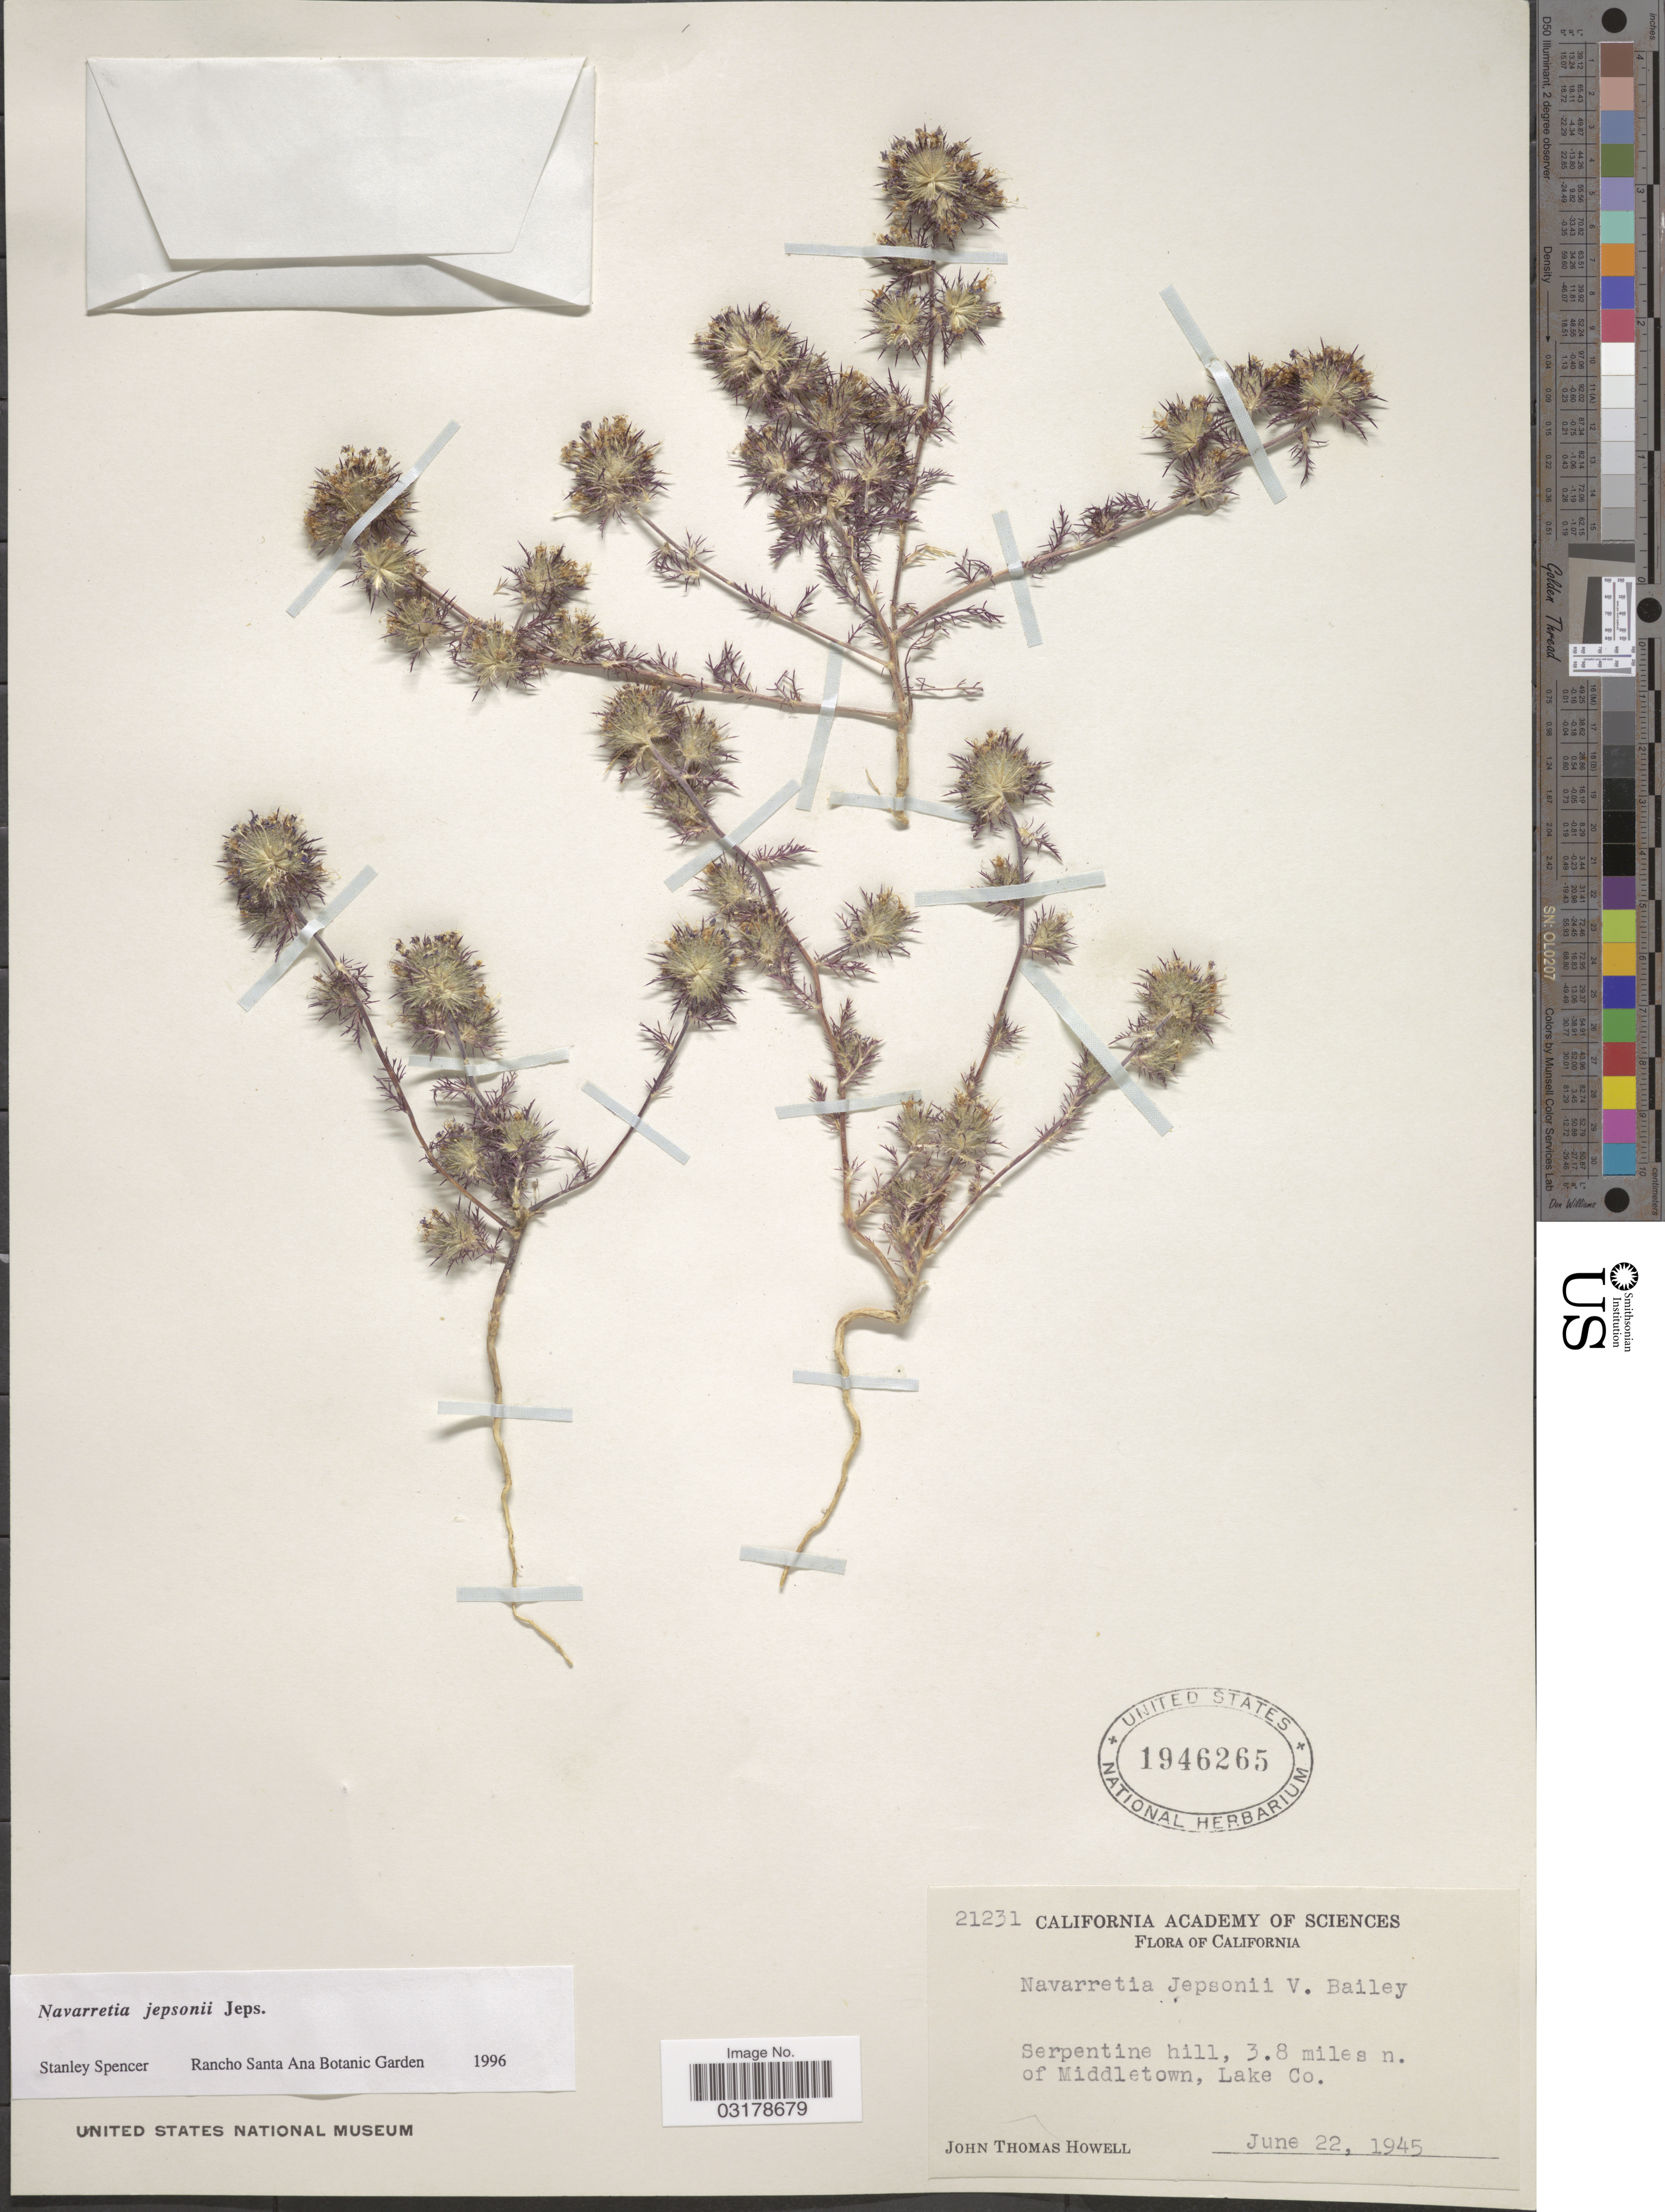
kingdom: Plantae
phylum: Tracheophyta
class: Magnoliopsida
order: Ericales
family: Polemoniaceae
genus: Navarretia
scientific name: Navarretia jepsonii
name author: V. L. Bailey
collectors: J. T. Howell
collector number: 21231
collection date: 1945-06-22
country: United States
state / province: California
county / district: Lake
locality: Serpentine hill, 3.8 miles n. of Middletown, Lake Co.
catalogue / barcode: US 1946265